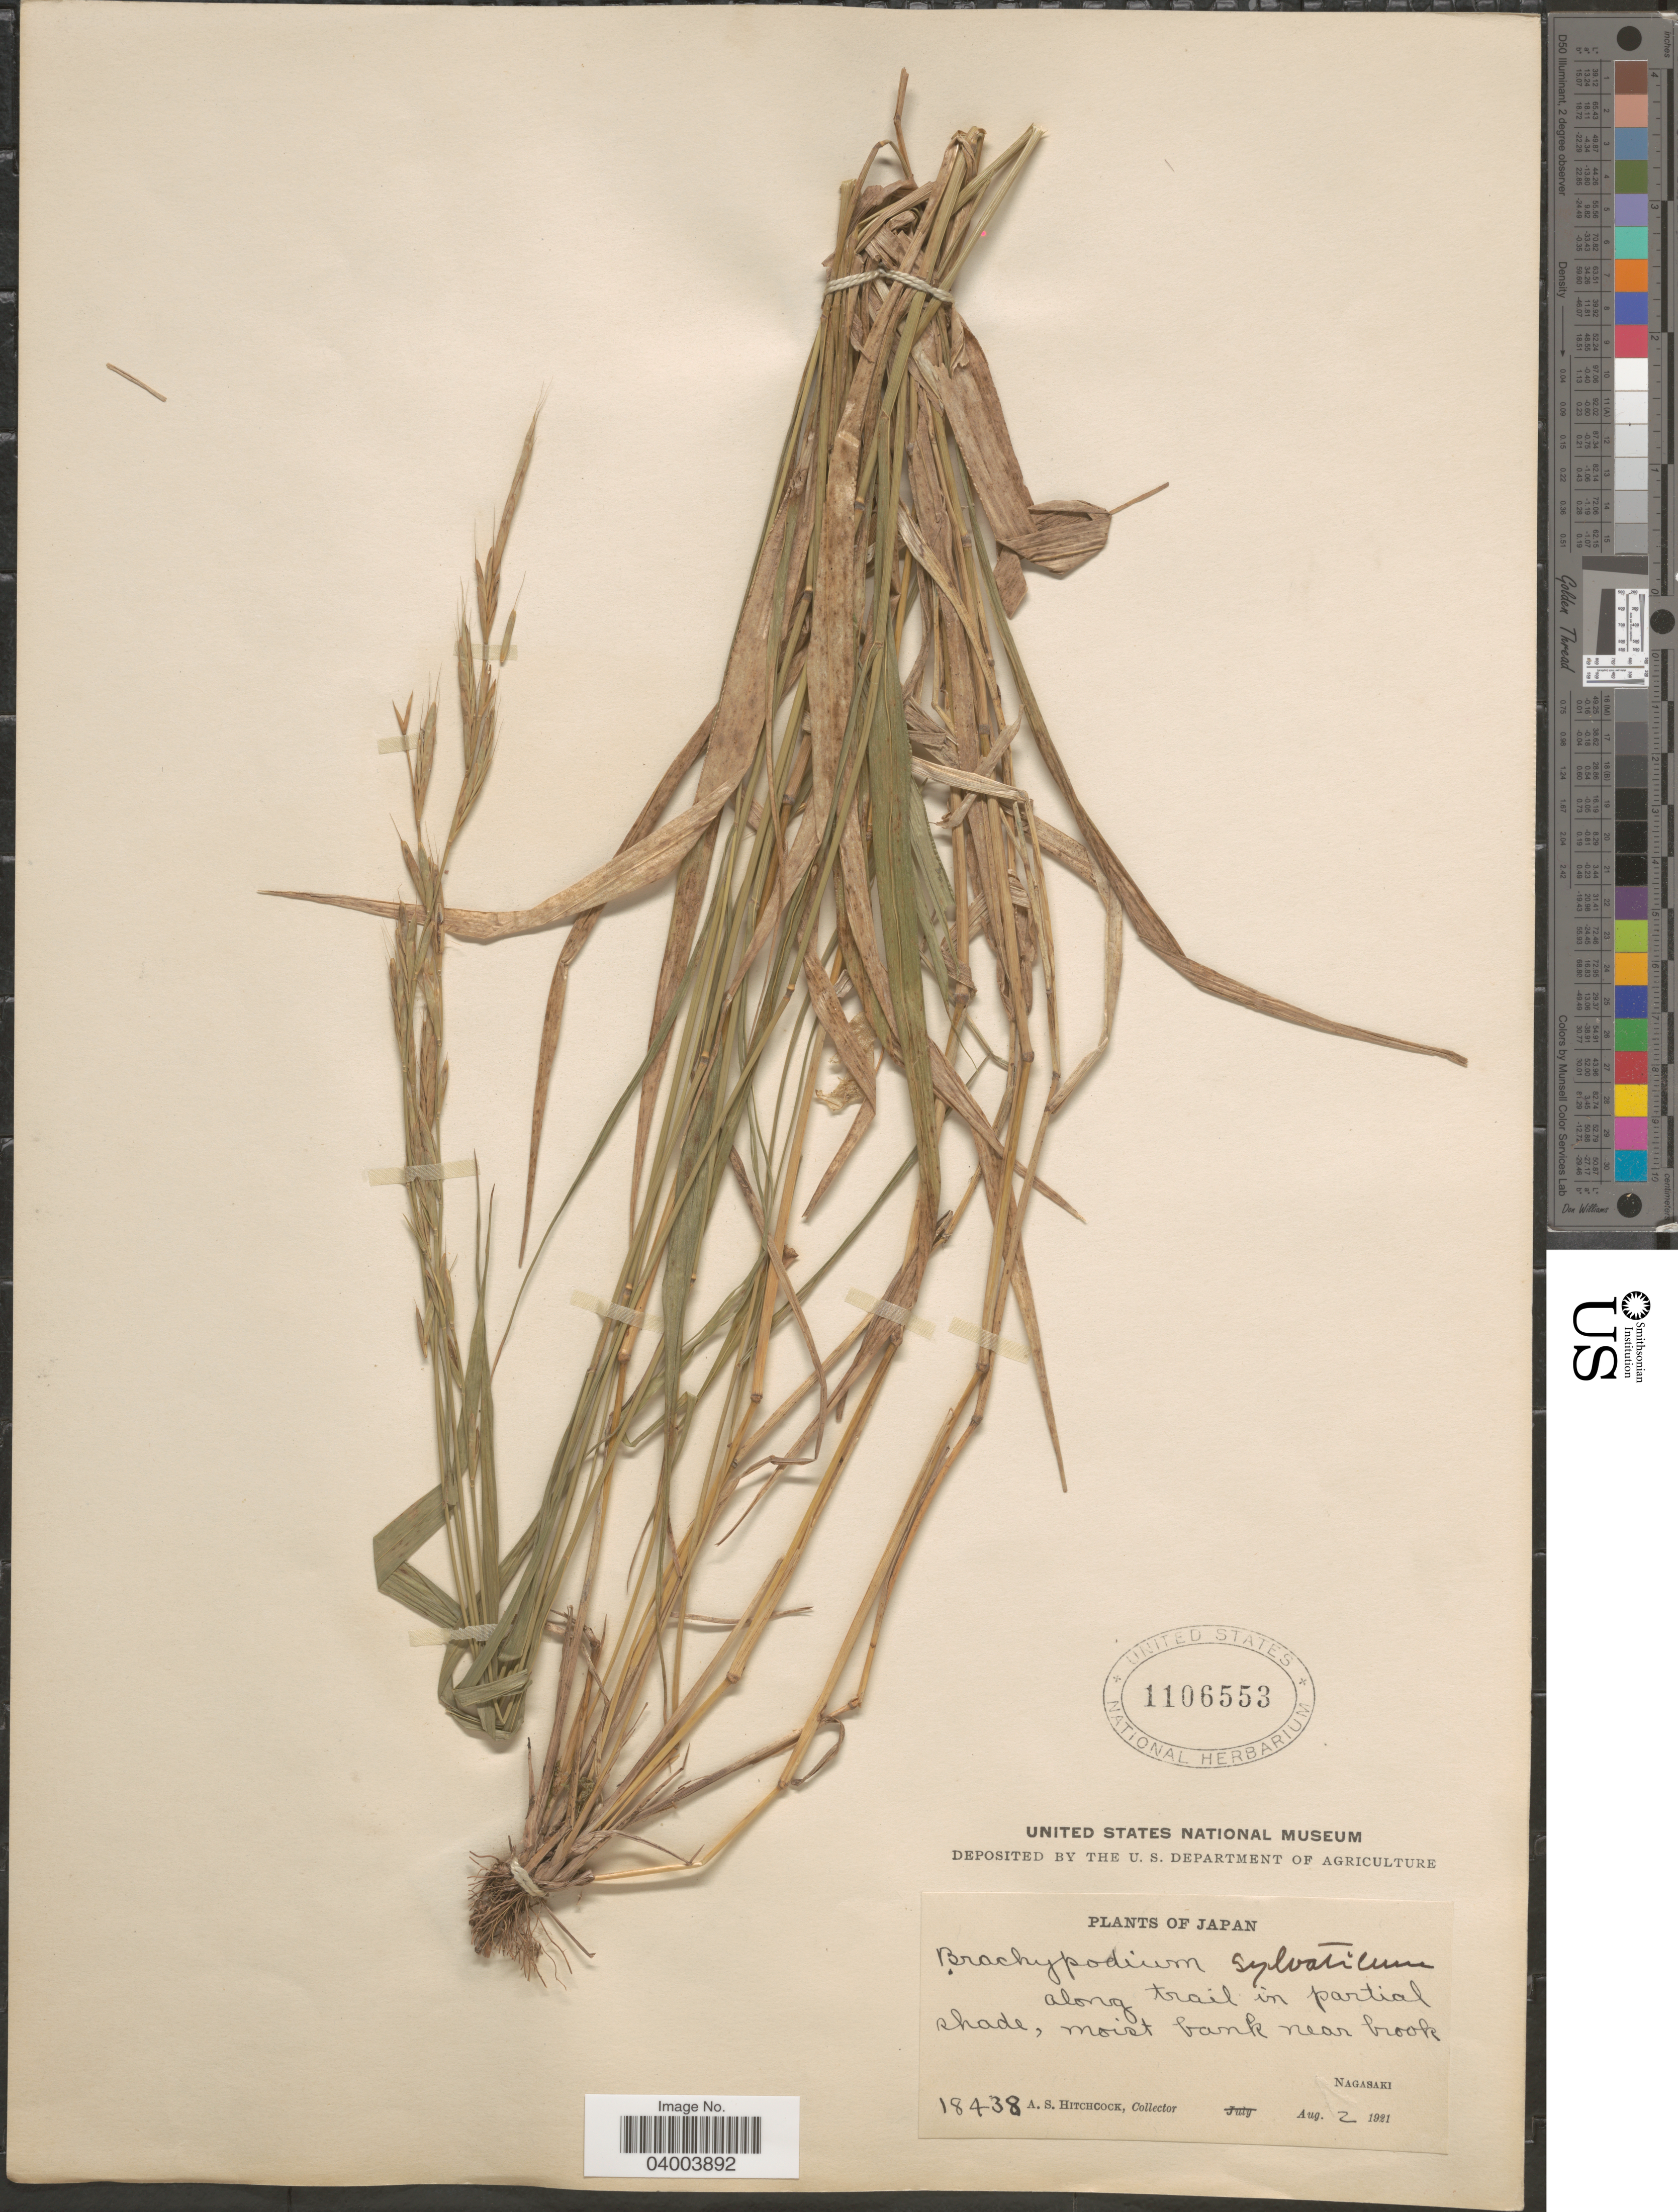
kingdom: Plantae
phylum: Tracheophyta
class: Liliopsida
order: Poales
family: Poaceae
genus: Brachypodium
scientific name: Brachypodium sylvaticum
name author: (Huds.) P. Beauv.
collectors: A. S. Hitchcock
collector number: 18438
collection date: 1921-08-02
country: Japan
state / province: Nagasaki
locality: Along trail in partial shade, moist bank near brook. Nagasaki.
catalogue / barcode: US 1106553